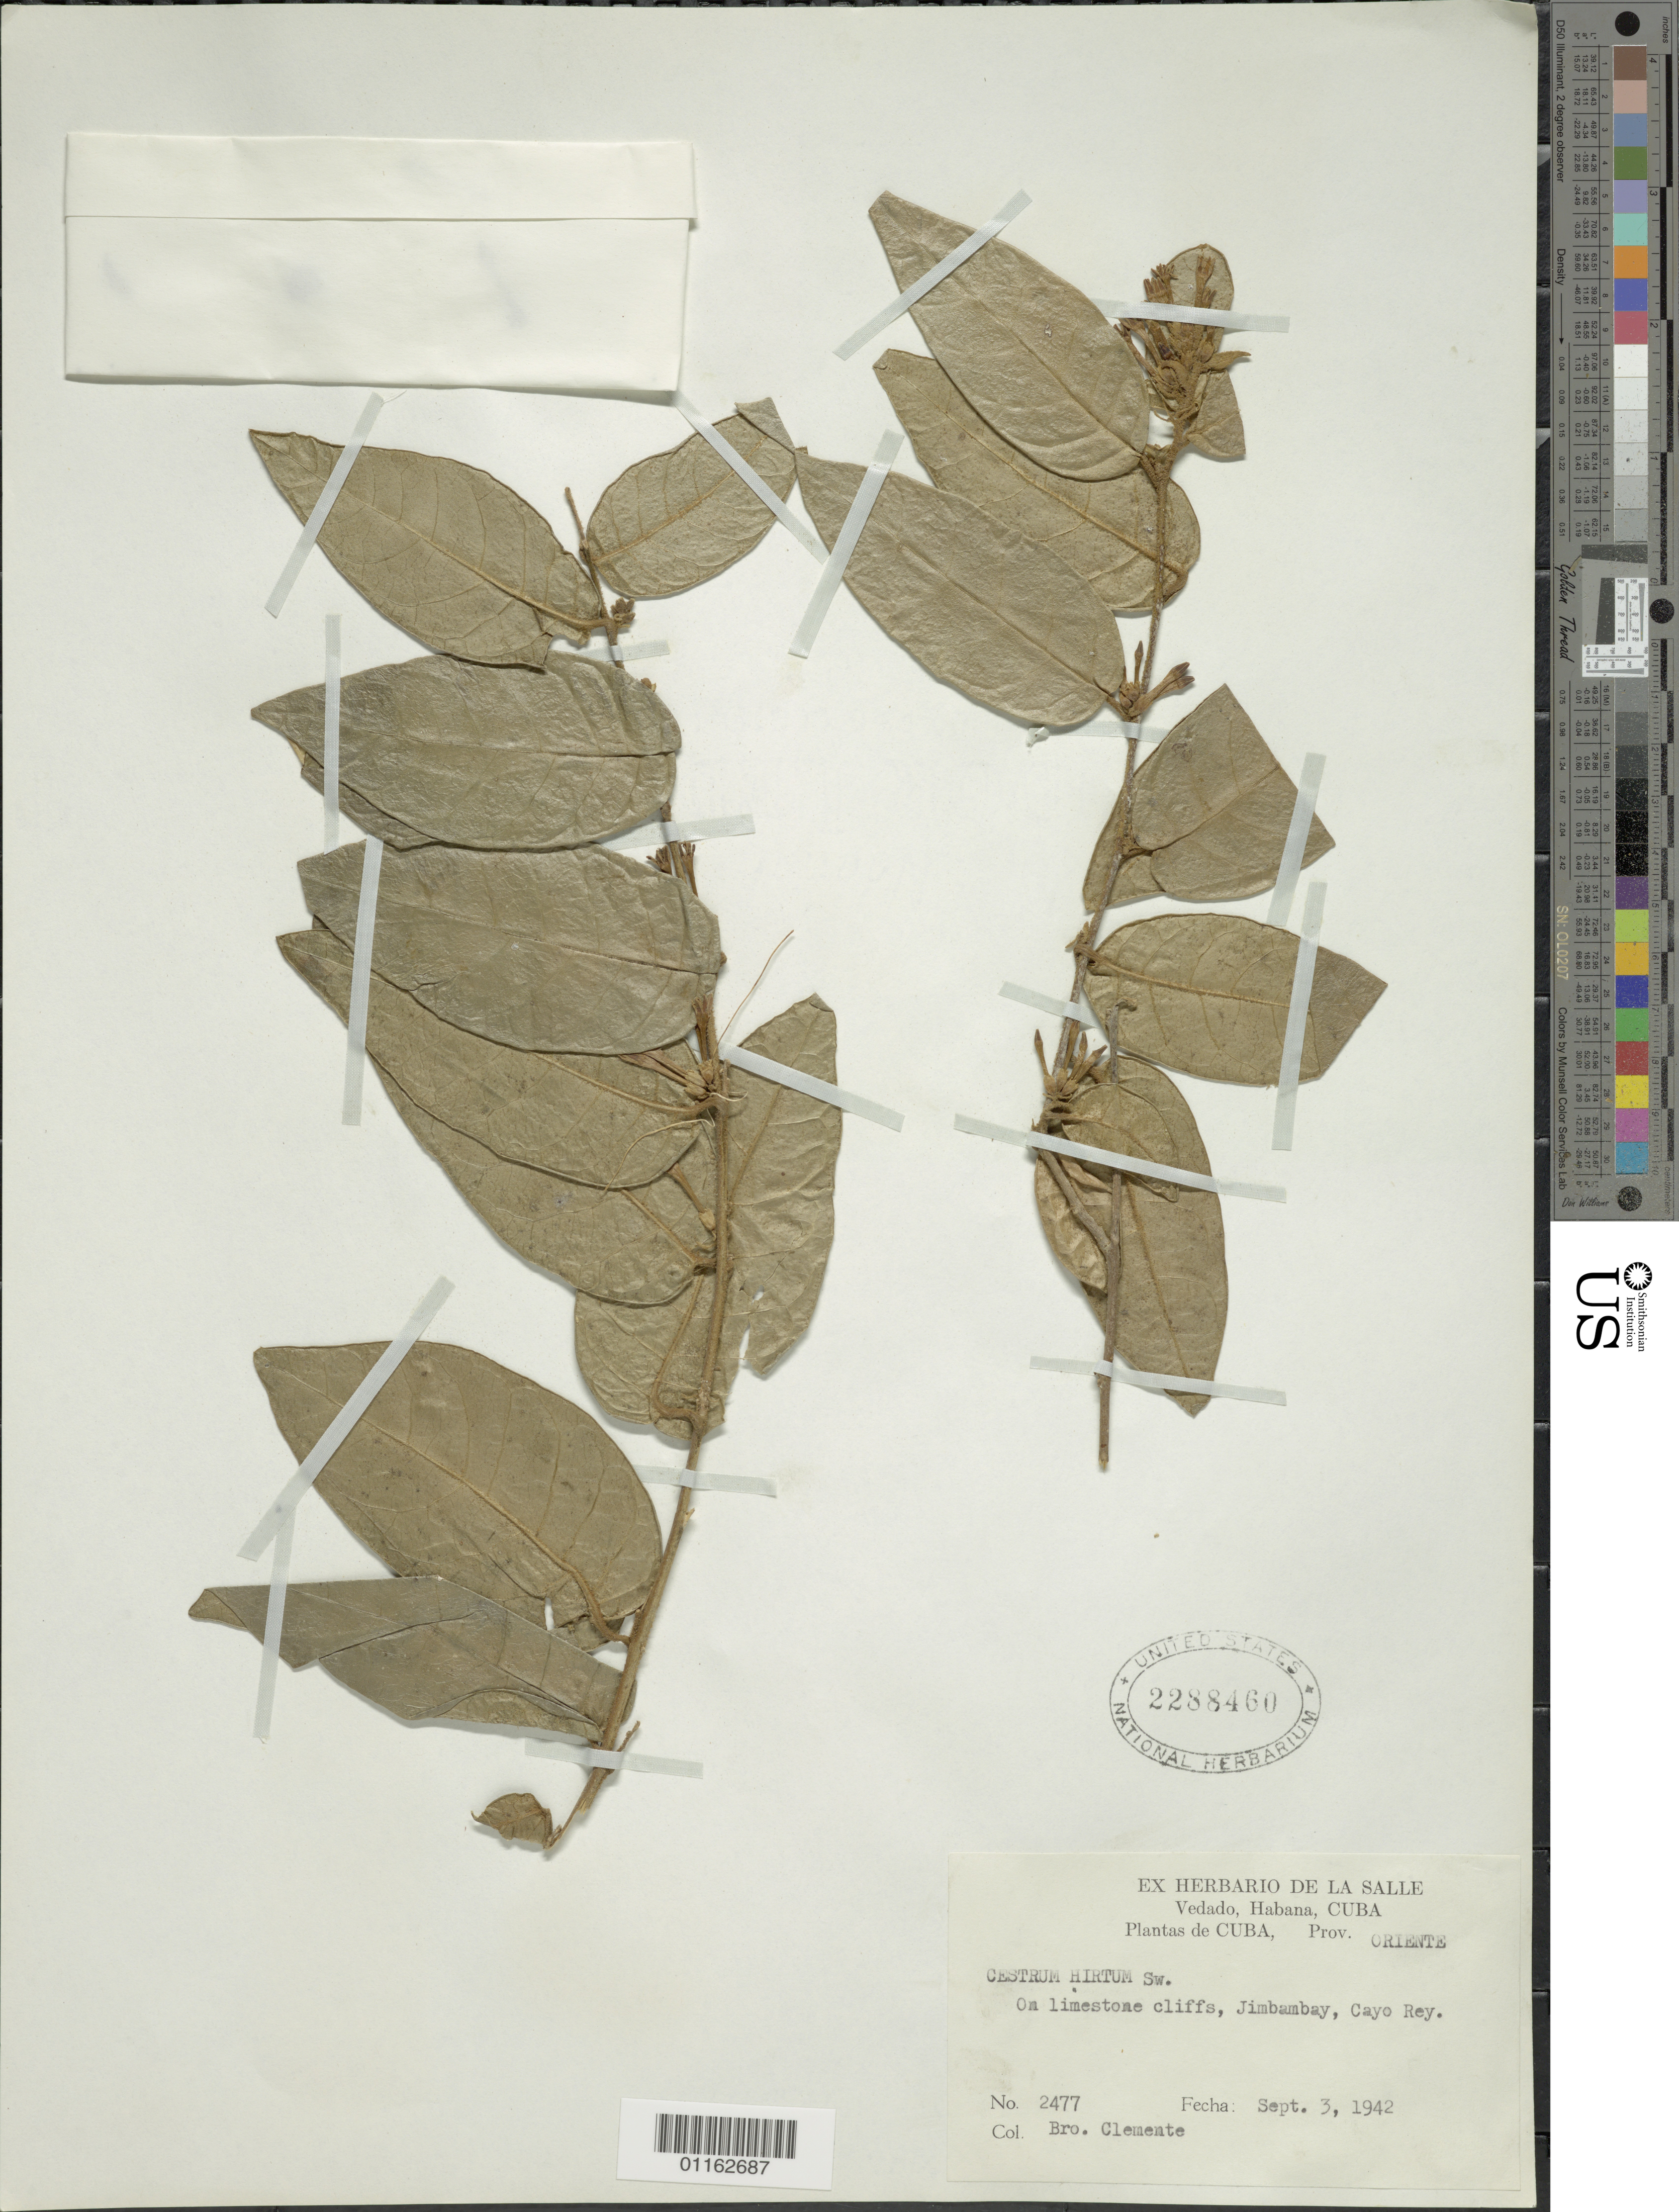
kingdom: Plantae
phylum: Tracheophyta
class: Magnoliopsida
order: Solanales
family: Solanaceae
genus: Cestrum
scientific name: Cestrum hirtum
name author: Sw.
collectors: Bro. Clemente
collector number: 2477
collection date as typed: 03 Sep 1942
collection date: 1942-09-03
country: Cuba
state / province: Oriente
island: Cuba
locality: On limestone cliffs, Jimbambay, Cayo Rey.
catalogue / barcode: US 2288460